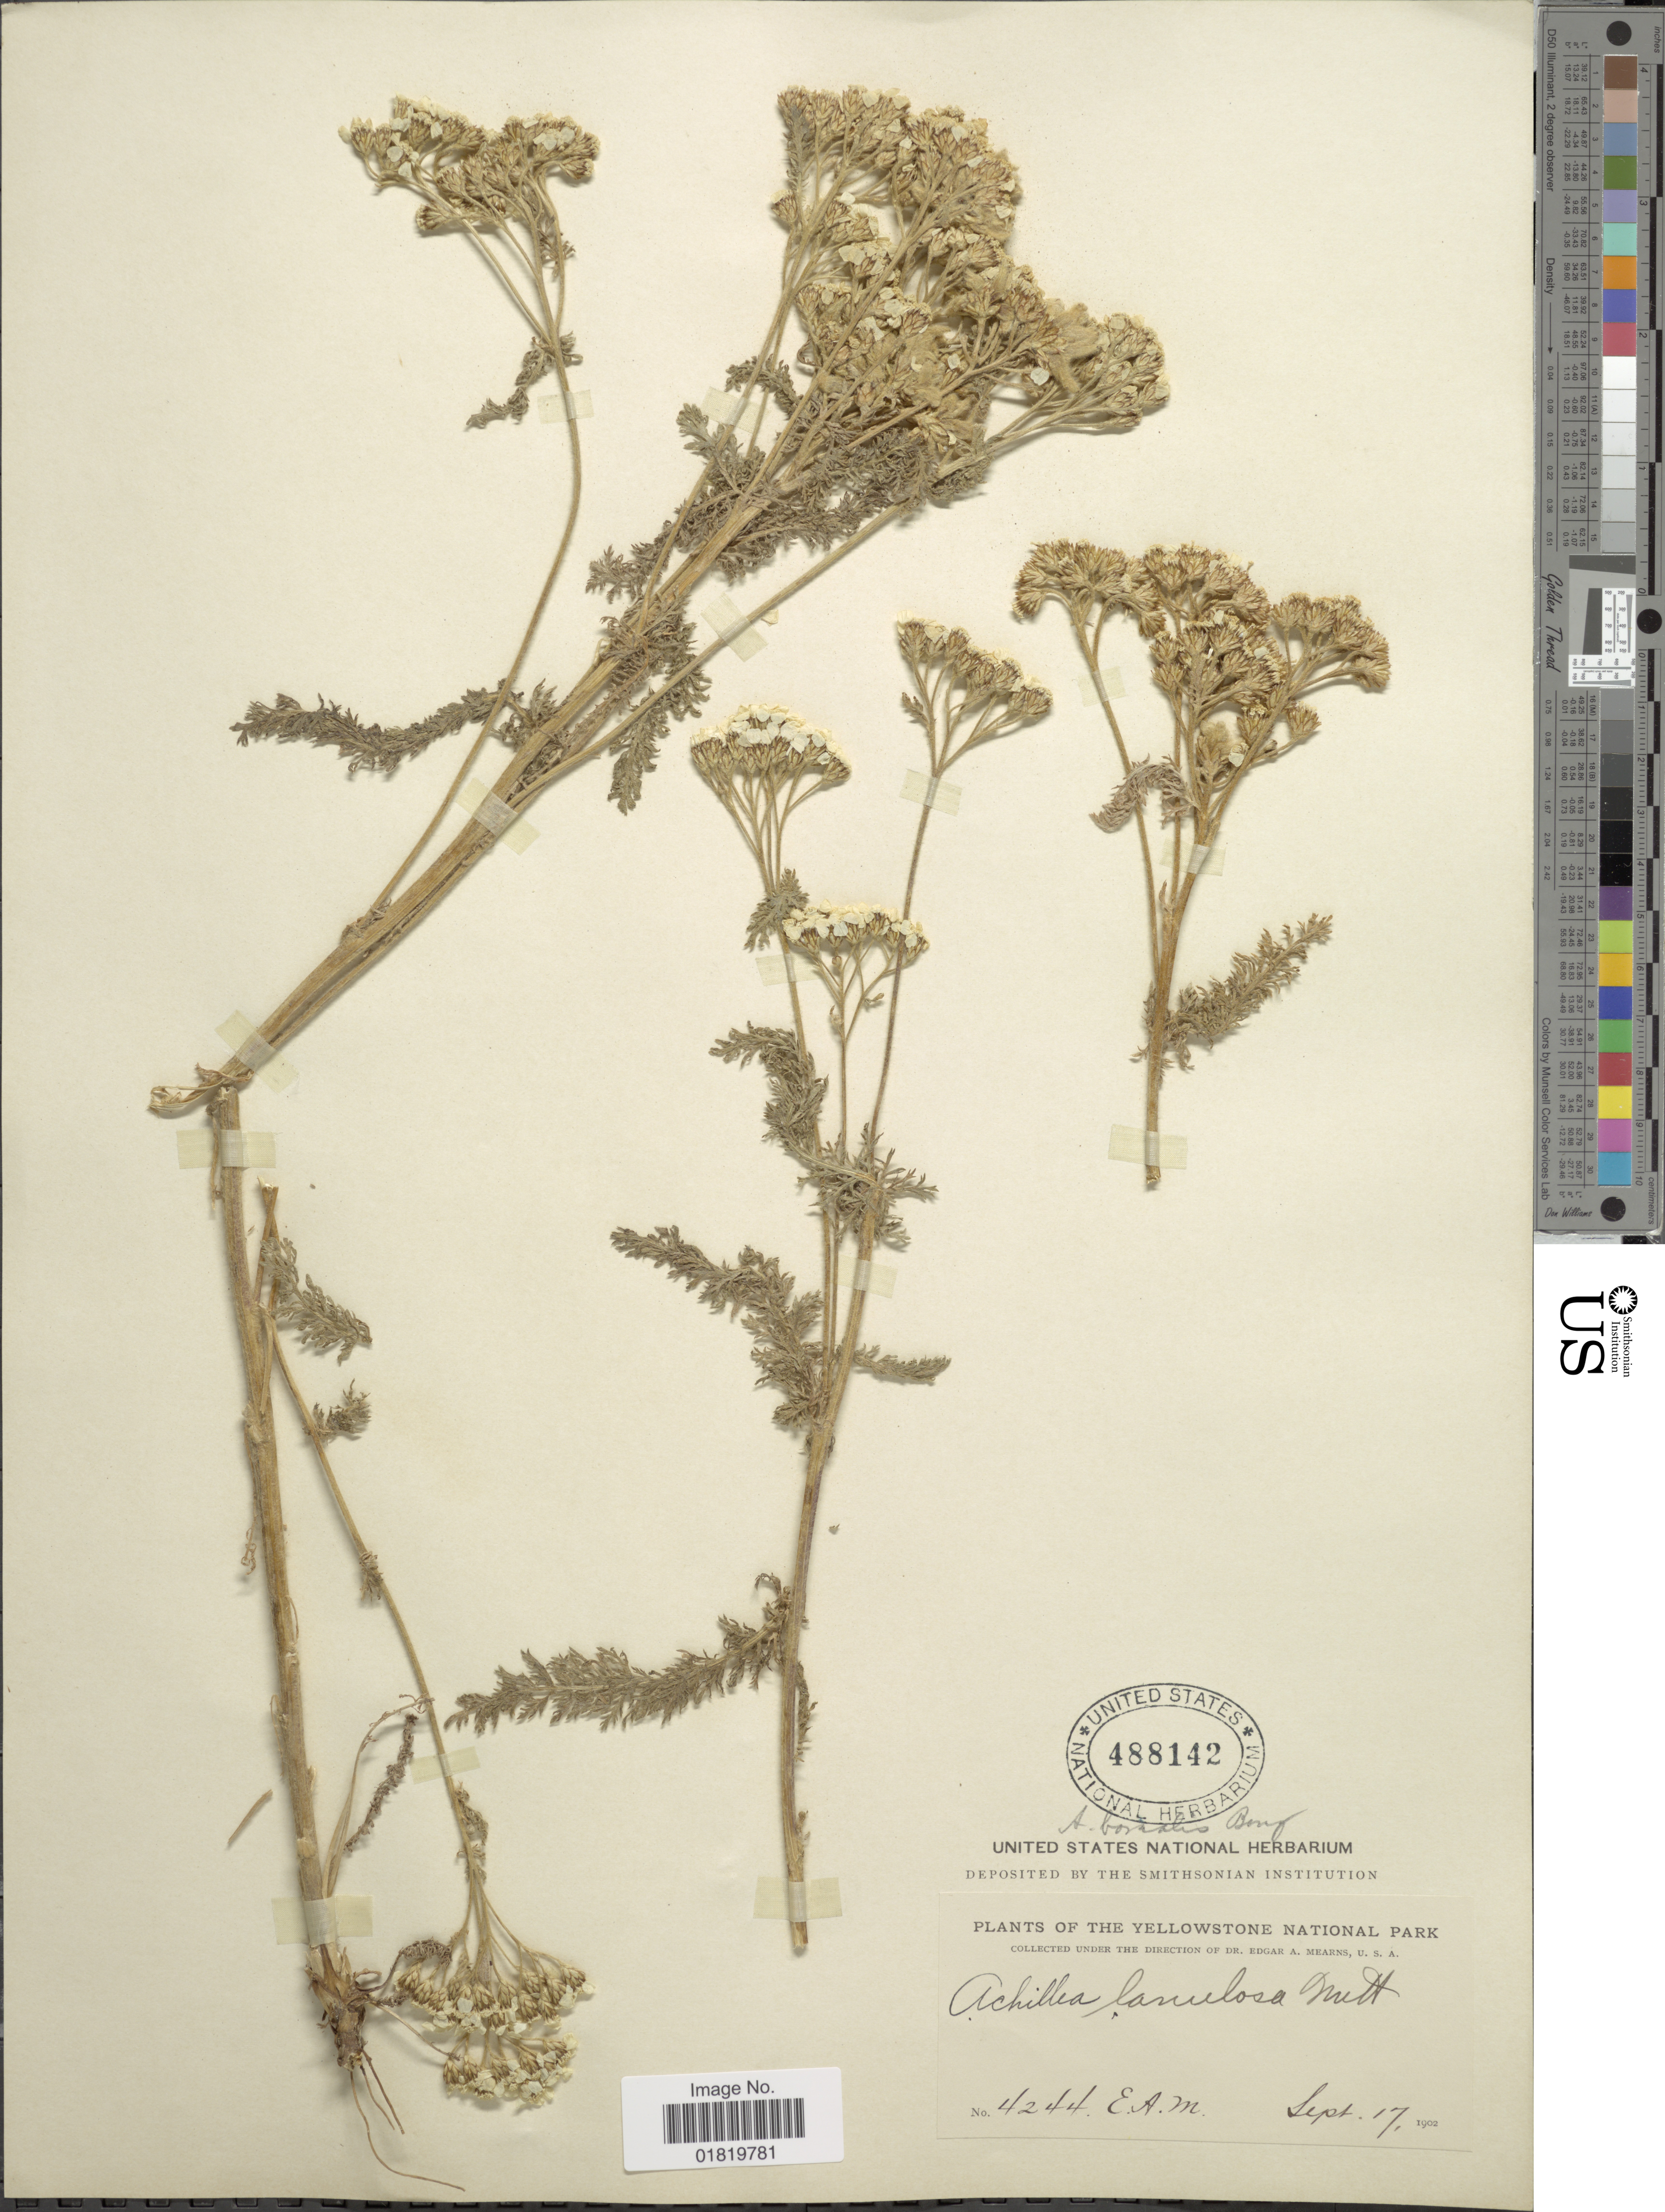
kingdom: Plantae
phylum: Tracheophyta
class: Magnoliopsida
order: Asterales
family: Asteraceae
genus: Achillea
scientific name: Achillea borealis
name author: Bong.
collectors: E. A. Mearns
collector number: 4244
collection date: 1902-09-17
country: United States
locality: Yellowstone National Park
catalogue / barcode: US 488142